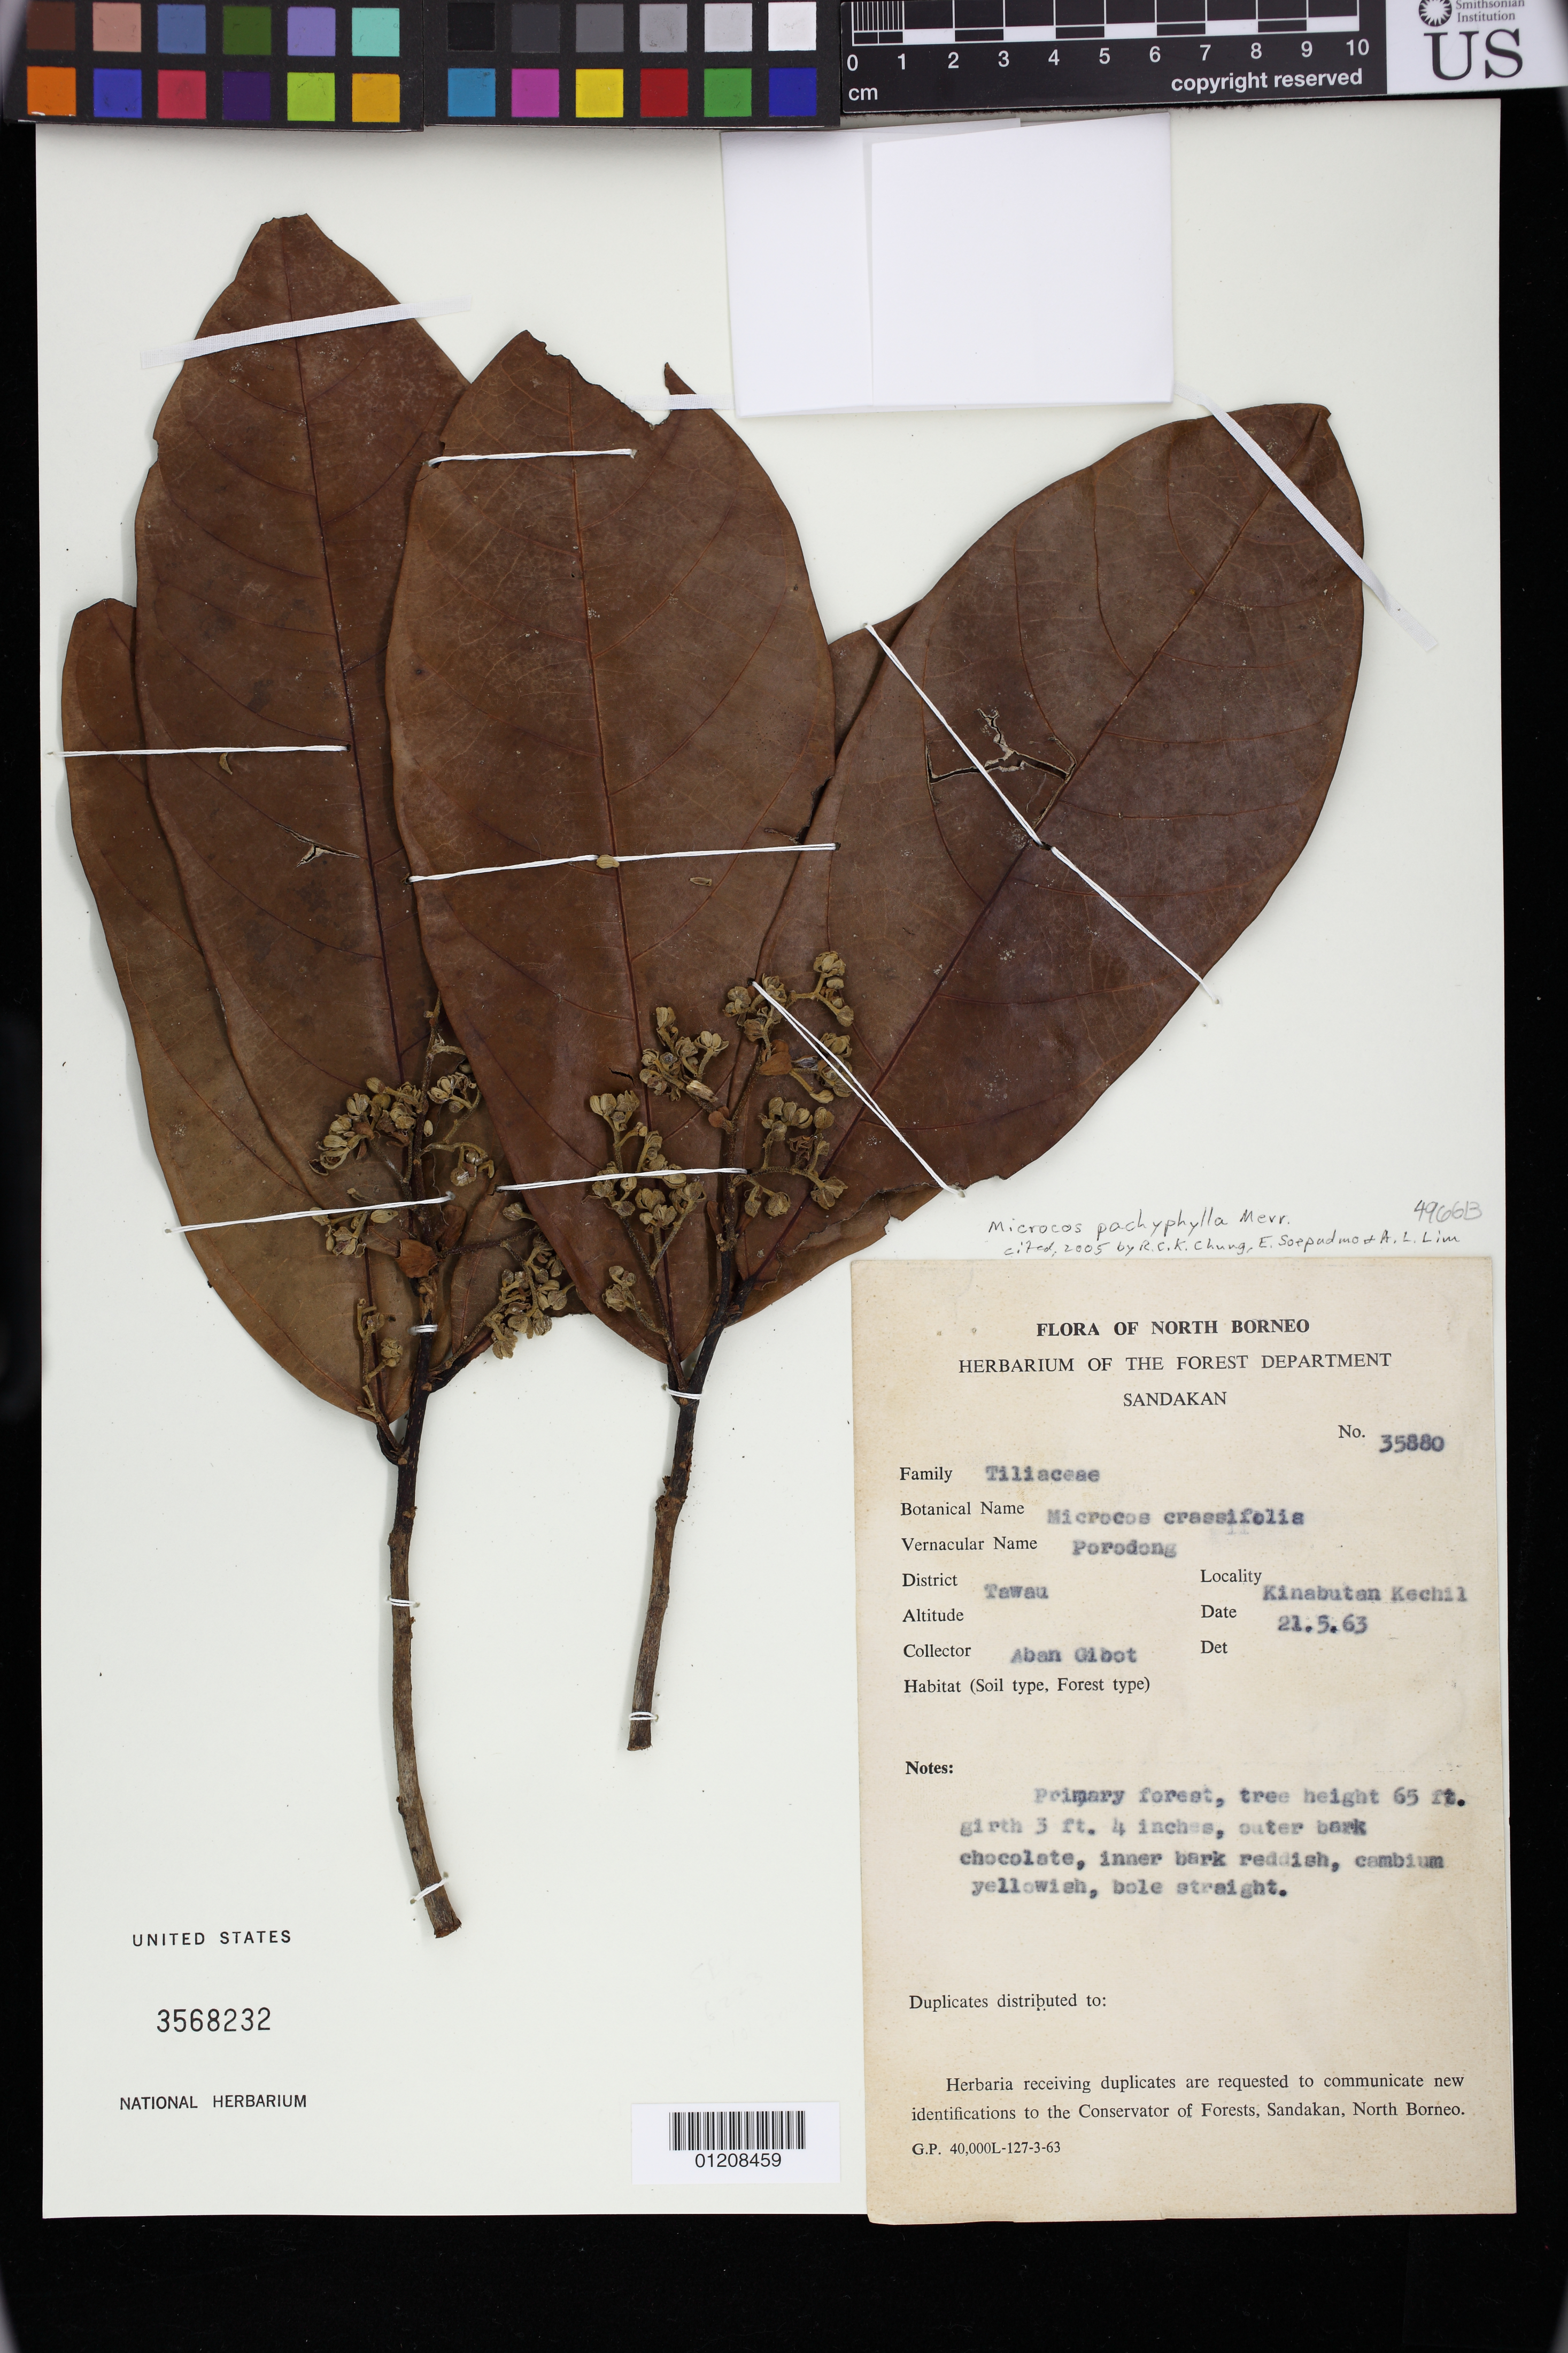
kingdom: Plantae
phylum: Tracheophyta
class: Magnoliopsida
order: Malvales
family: Malvaceae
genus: Microcos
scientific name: Microcos crassifolia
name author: Burret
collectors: A. Gibot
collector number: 35880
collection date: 1963-05-21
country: Malaysia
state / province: Sabah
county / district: Tawau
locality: North Borneo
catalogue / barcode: US 3568232